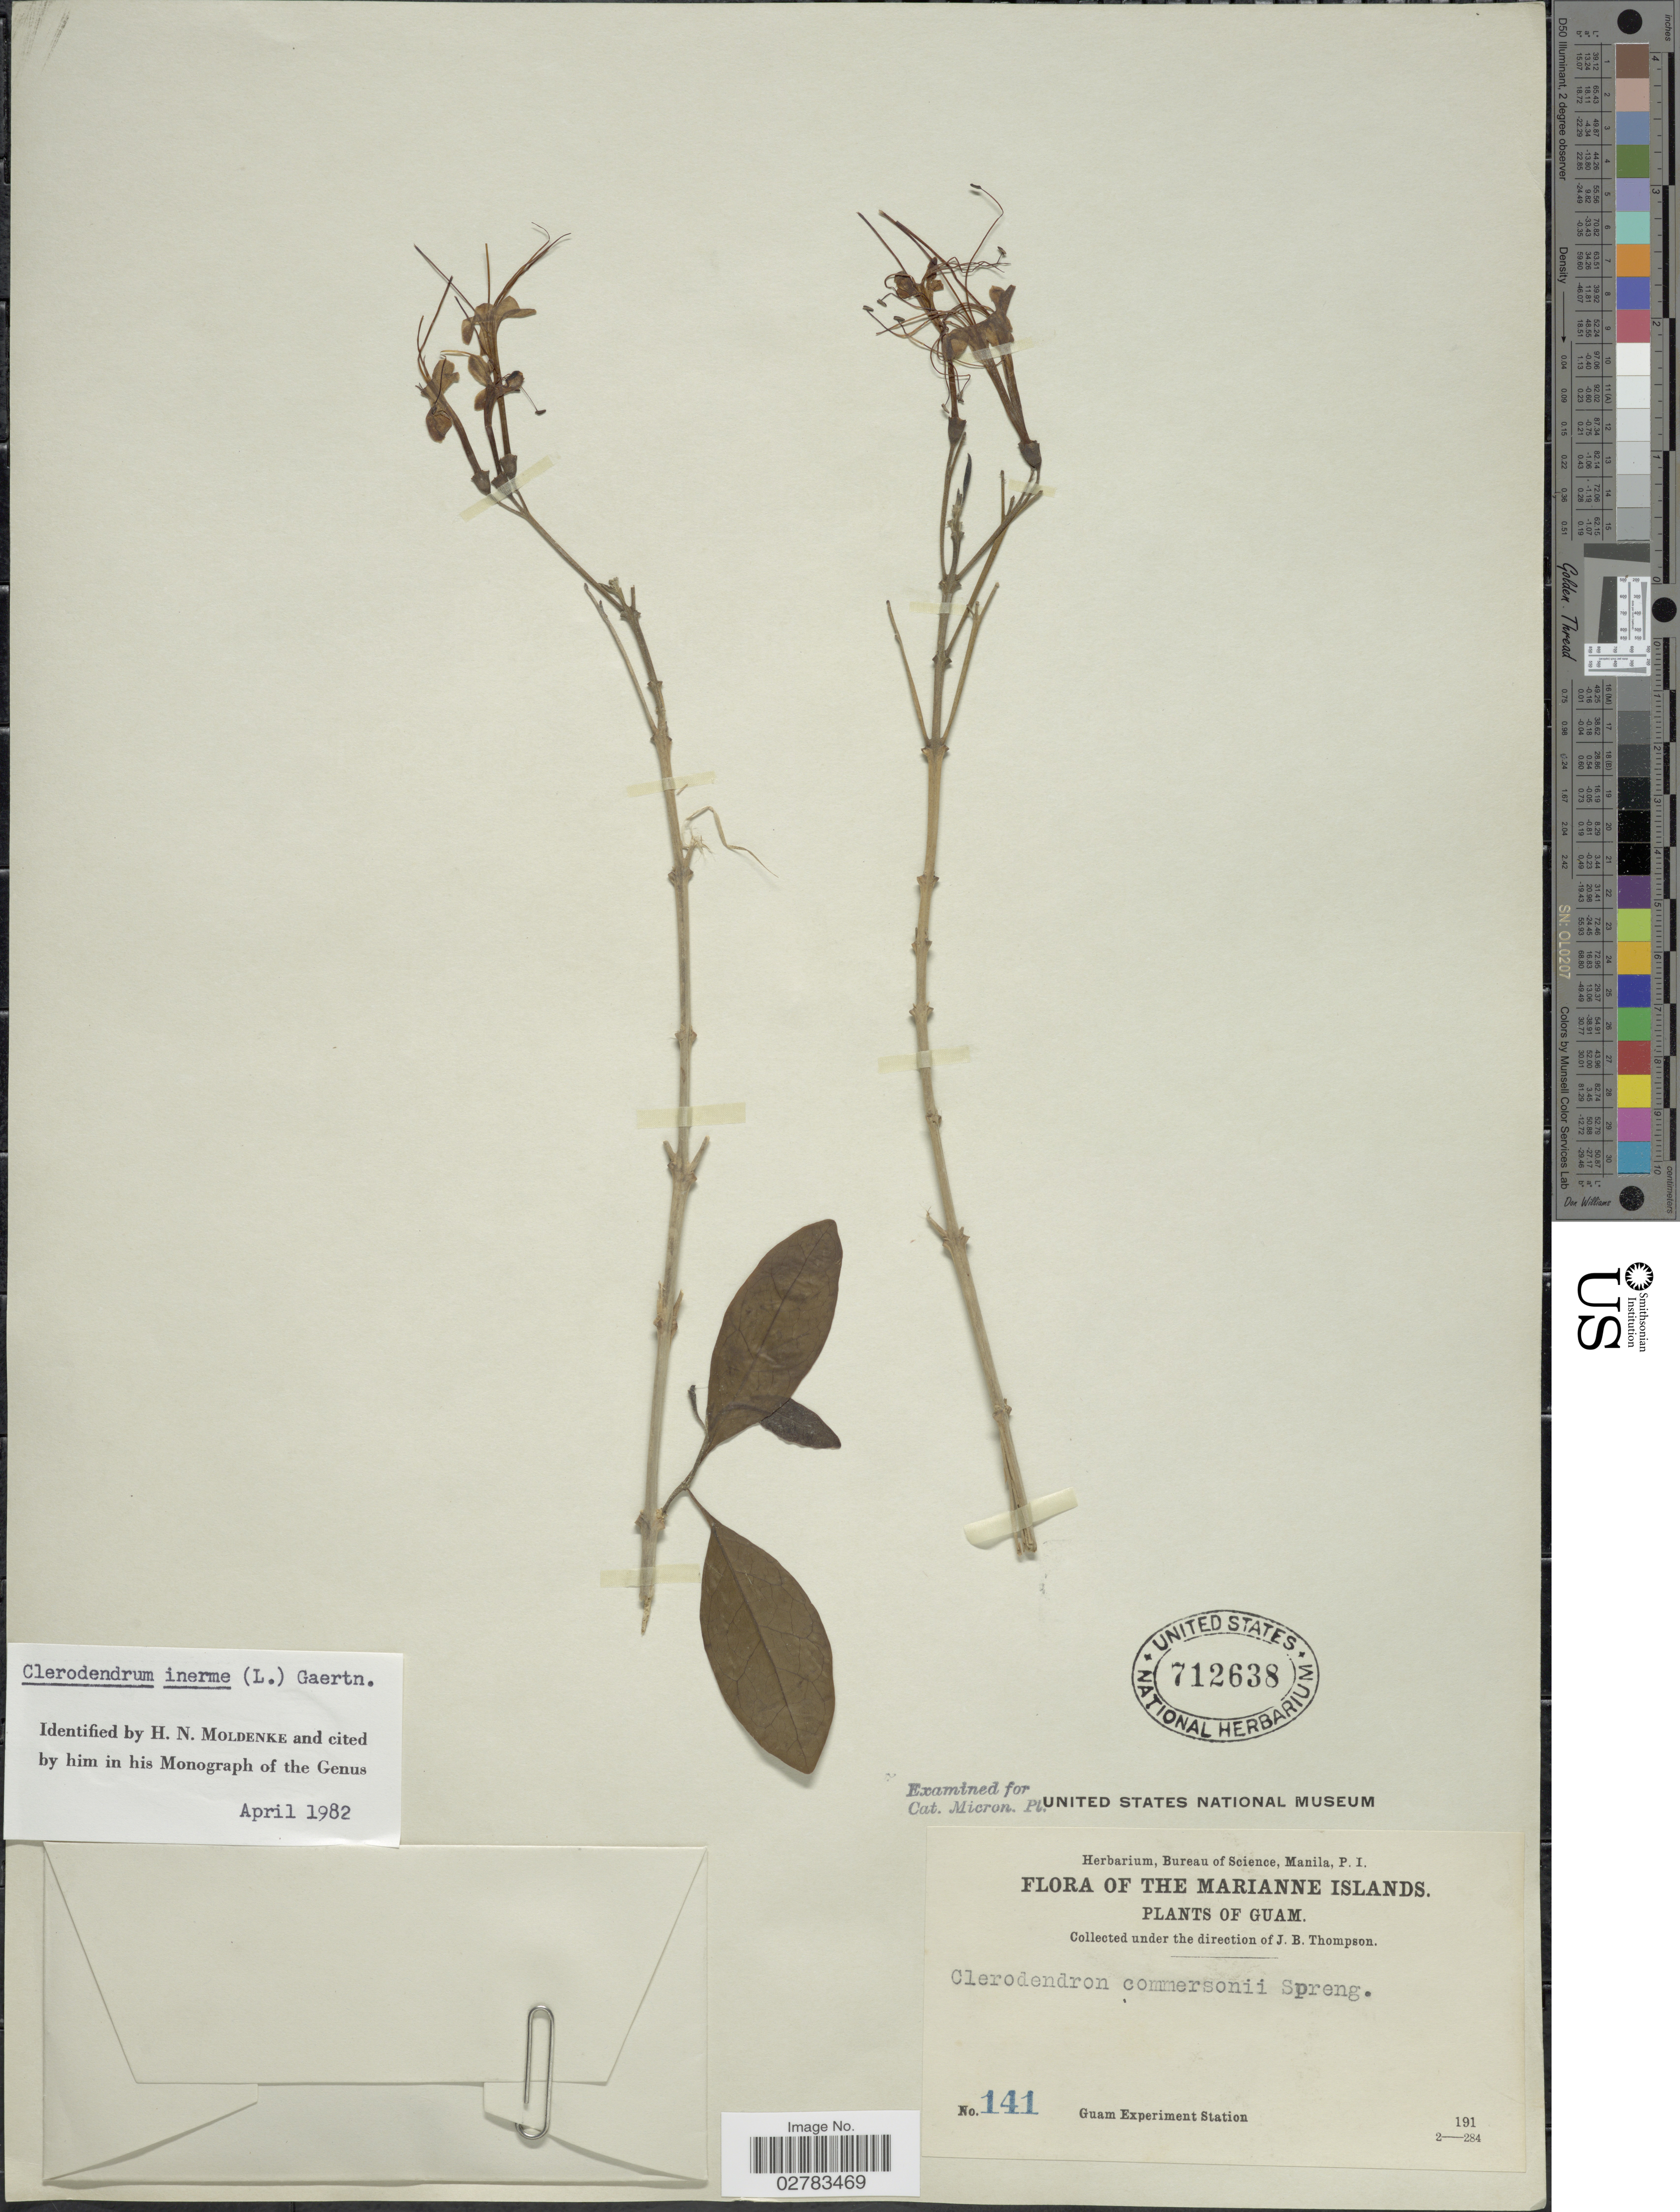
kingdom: Plantae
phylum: Tracheophyta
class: Magnoliopsida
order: Lamiales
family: Lamiaceae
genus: Clerodendrum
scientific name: Clerodendrum inerme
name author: (L.) Gaertn.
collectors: Guam Exp. Sta.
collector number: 141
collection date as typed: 191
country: Guam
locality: The Marianne Islands, Guam.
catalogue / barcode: US 712638